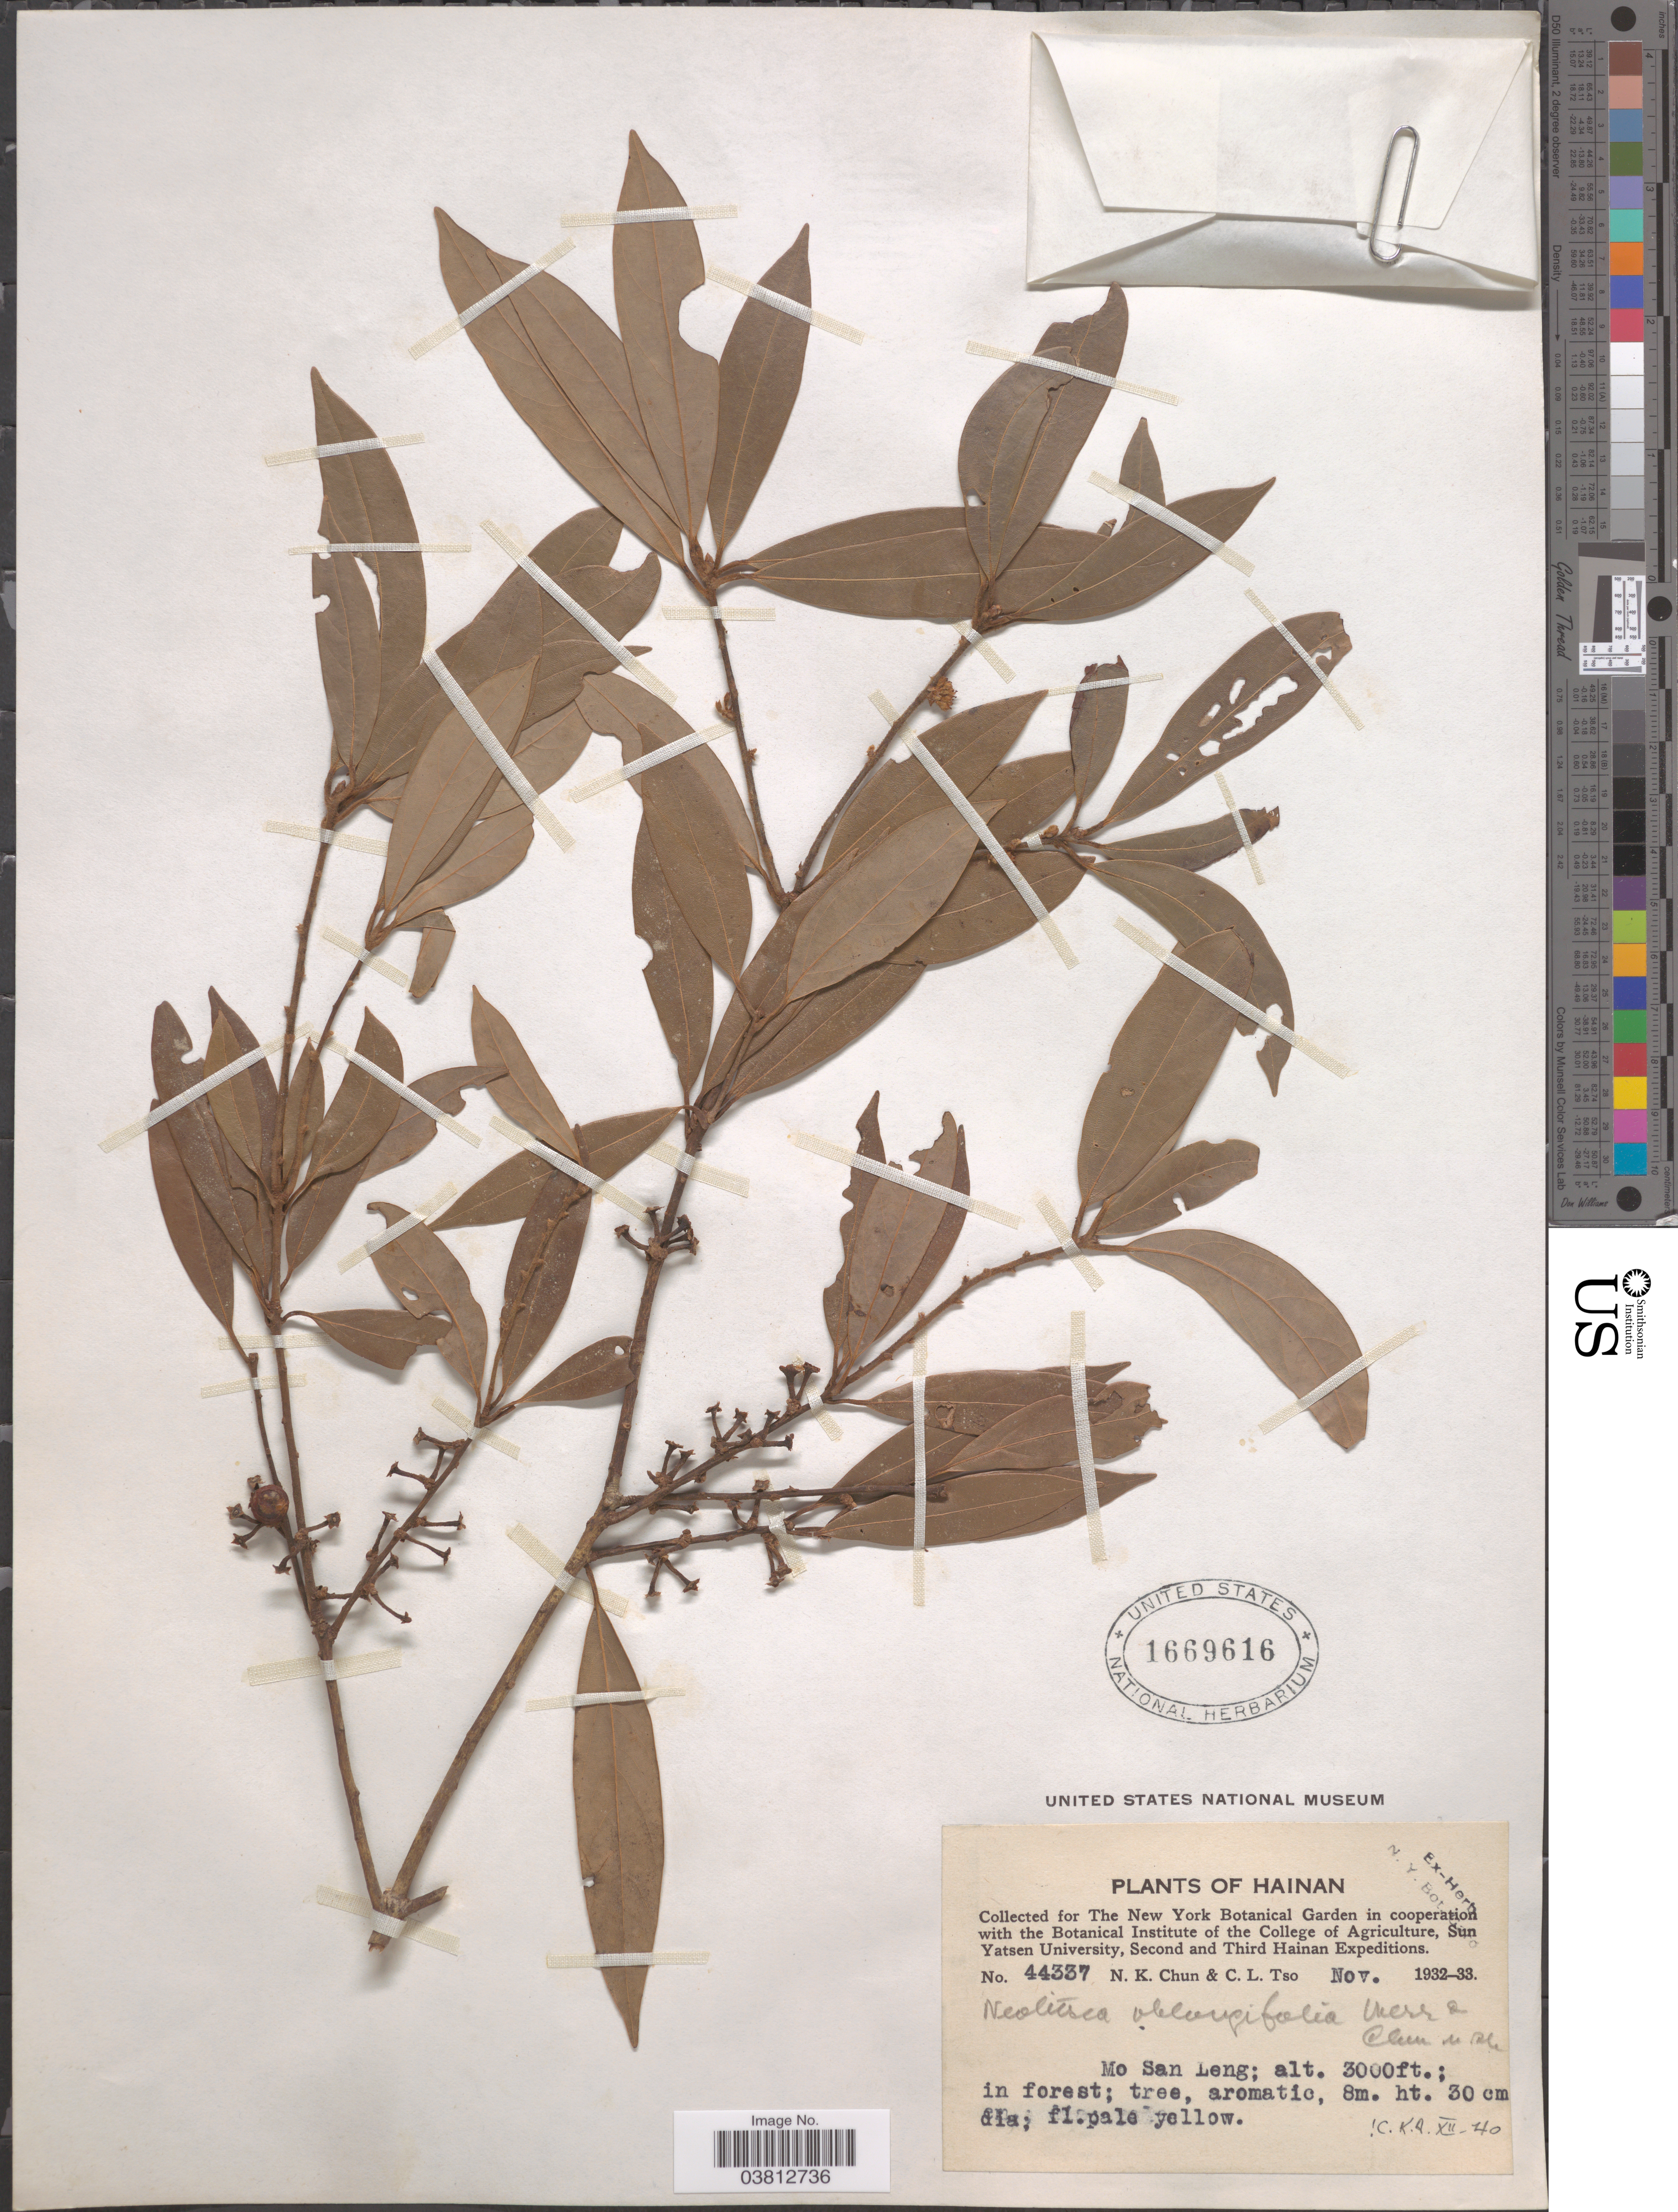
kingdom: Plantae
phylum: Tracheophyta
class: Magnoliopsida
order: Laurales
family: Lauraceae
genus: Neolitsea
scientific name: Neolitsea oblongifolia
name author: Merr. & Chun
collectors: N. K. Chun & C. Tso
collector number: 44337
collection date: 1932-11/1933-11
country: China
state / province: Hainan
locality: Mo San Leng.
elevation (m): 914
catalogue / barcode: US 1669616